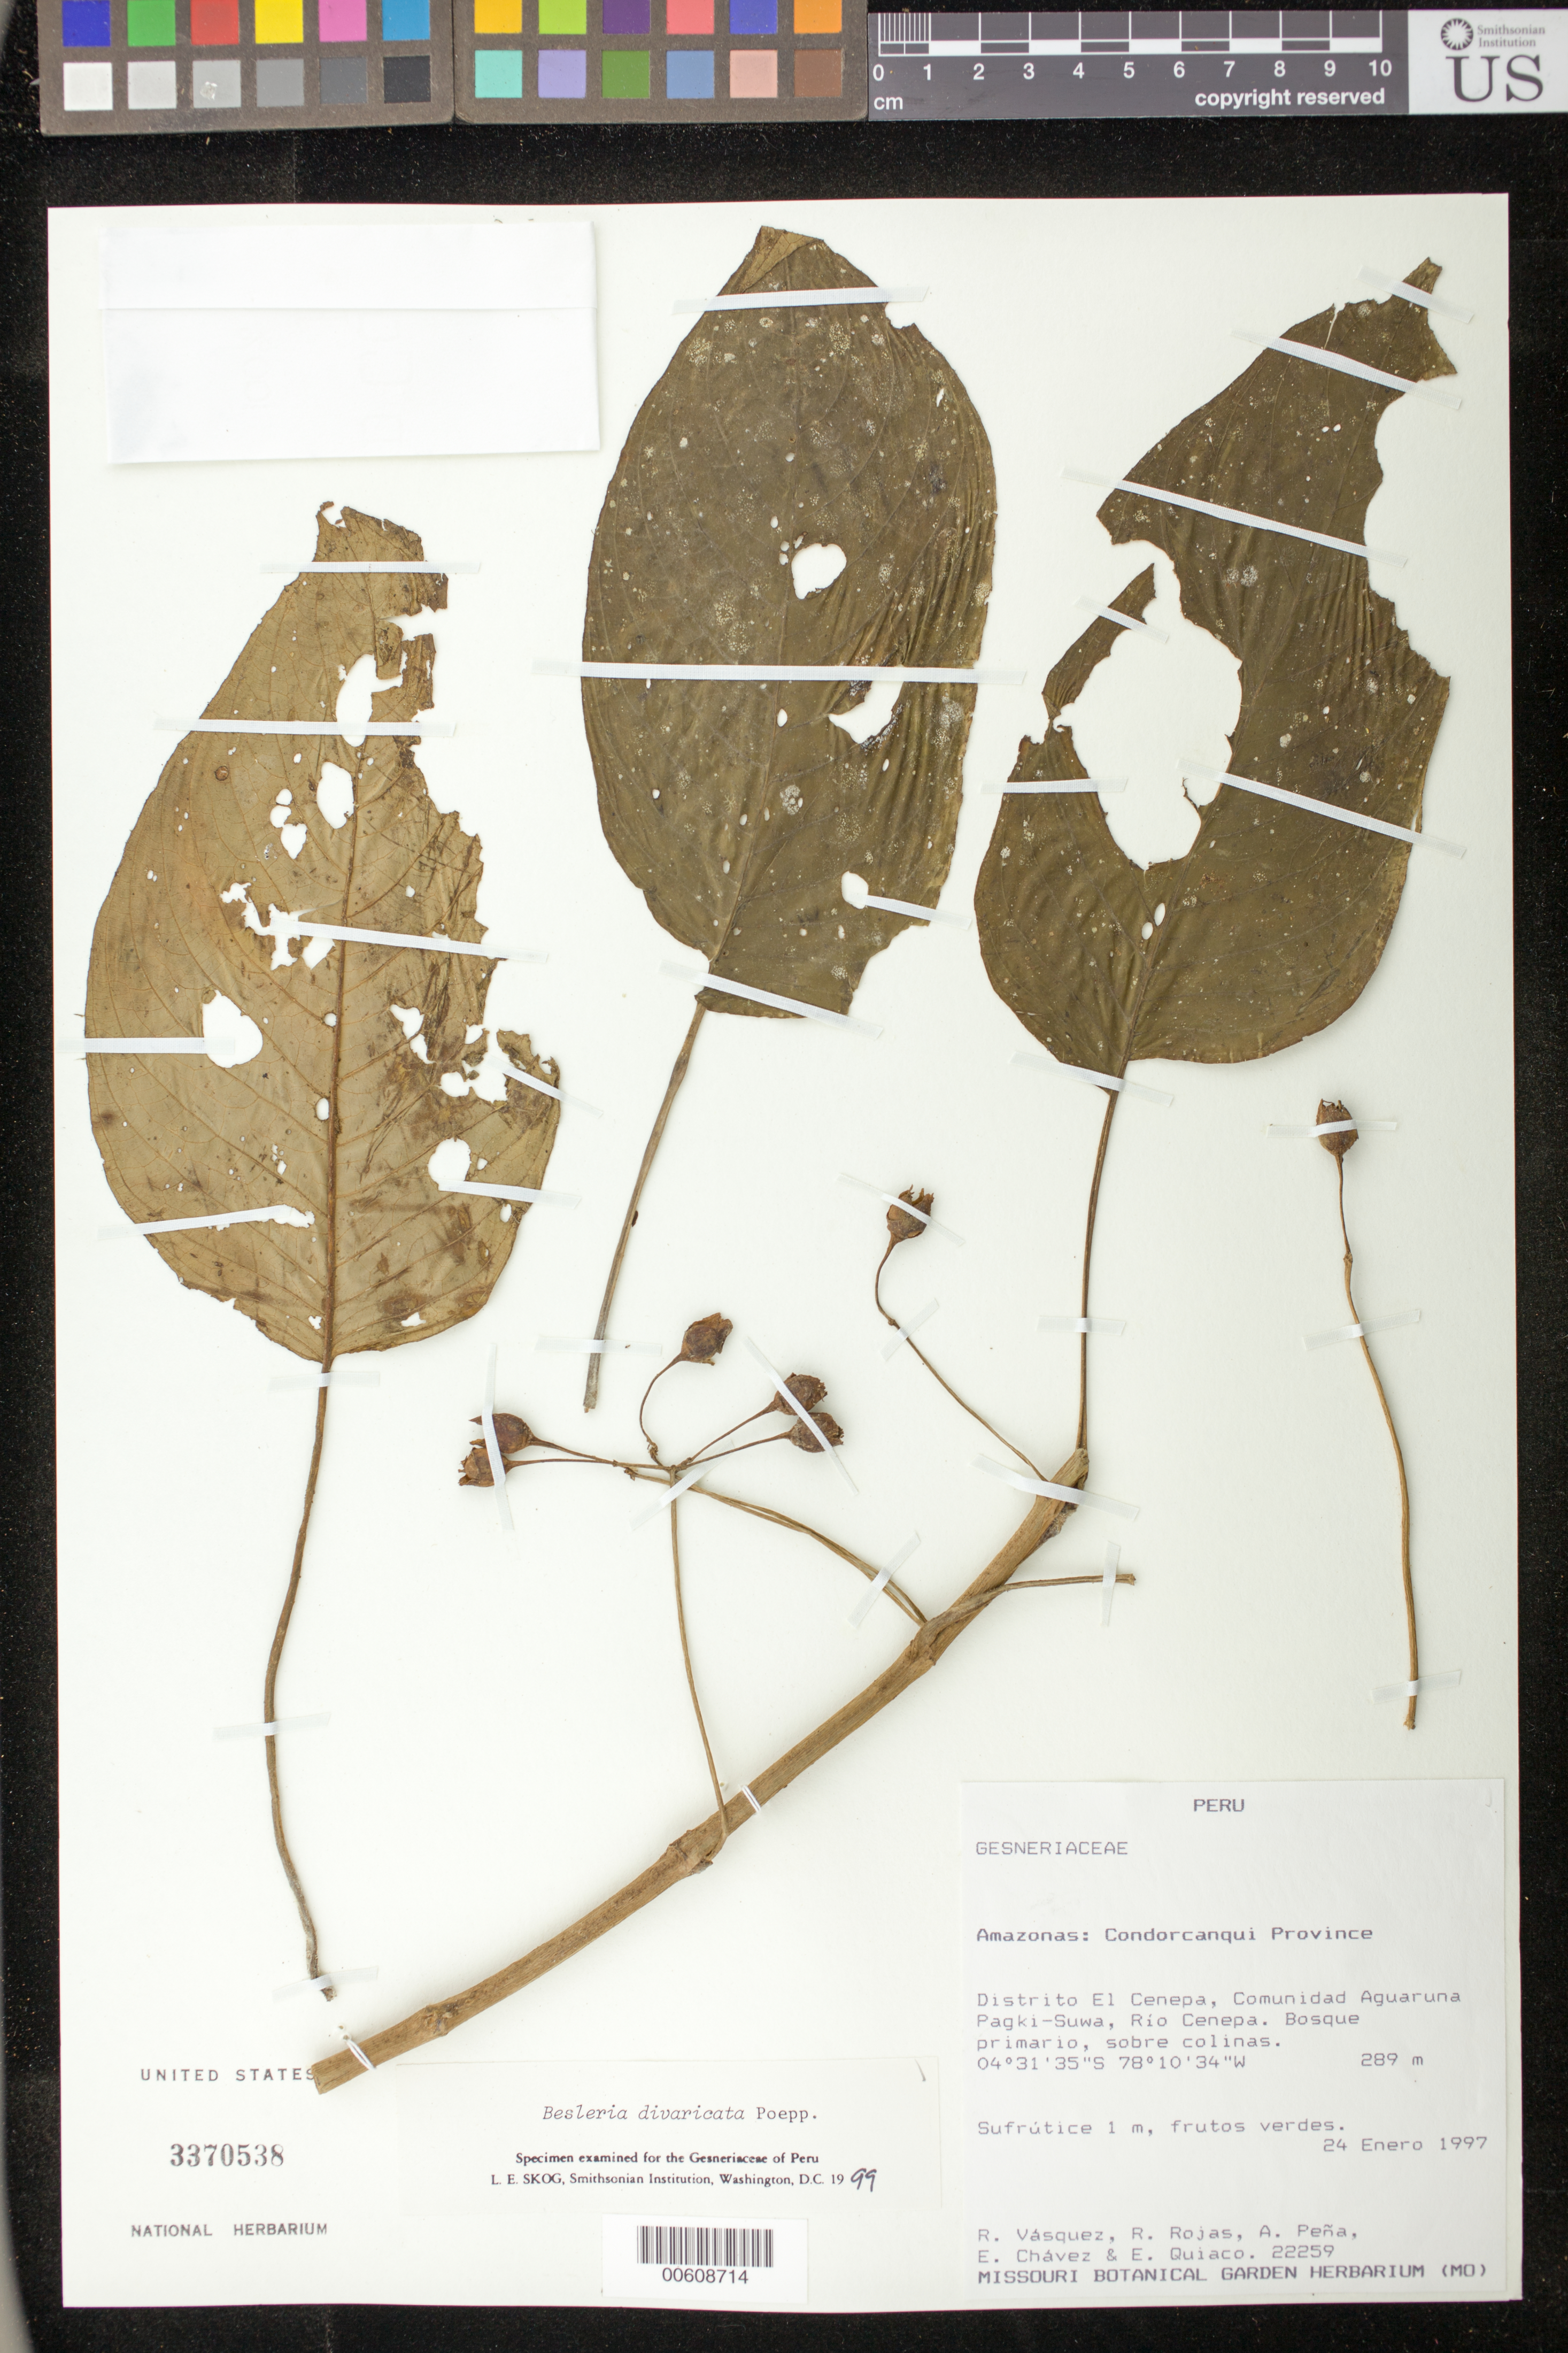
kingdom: Plantae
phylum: Tracheophyta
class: Magnoliopsida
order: Lamiales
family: Gesneriaceae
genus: Besleria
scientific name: Besleria divaricata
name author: Poepp.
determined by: Skog, Laurence E.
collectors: R. Vásquez, R. Rojas, A. Peña, E. Chávez & R. Quiaco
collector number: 22259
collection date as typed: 24 Jan 1997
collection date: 1997-01-24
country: Peru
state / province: Amazonas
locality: Prov. Condorcanqui; Dtto. El Cenepa, comunidad Aguaruna Pagki-Suwa, Río Cenepa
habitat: Bosque primario, sobre colinas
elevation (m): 289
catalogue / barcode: US 3370538